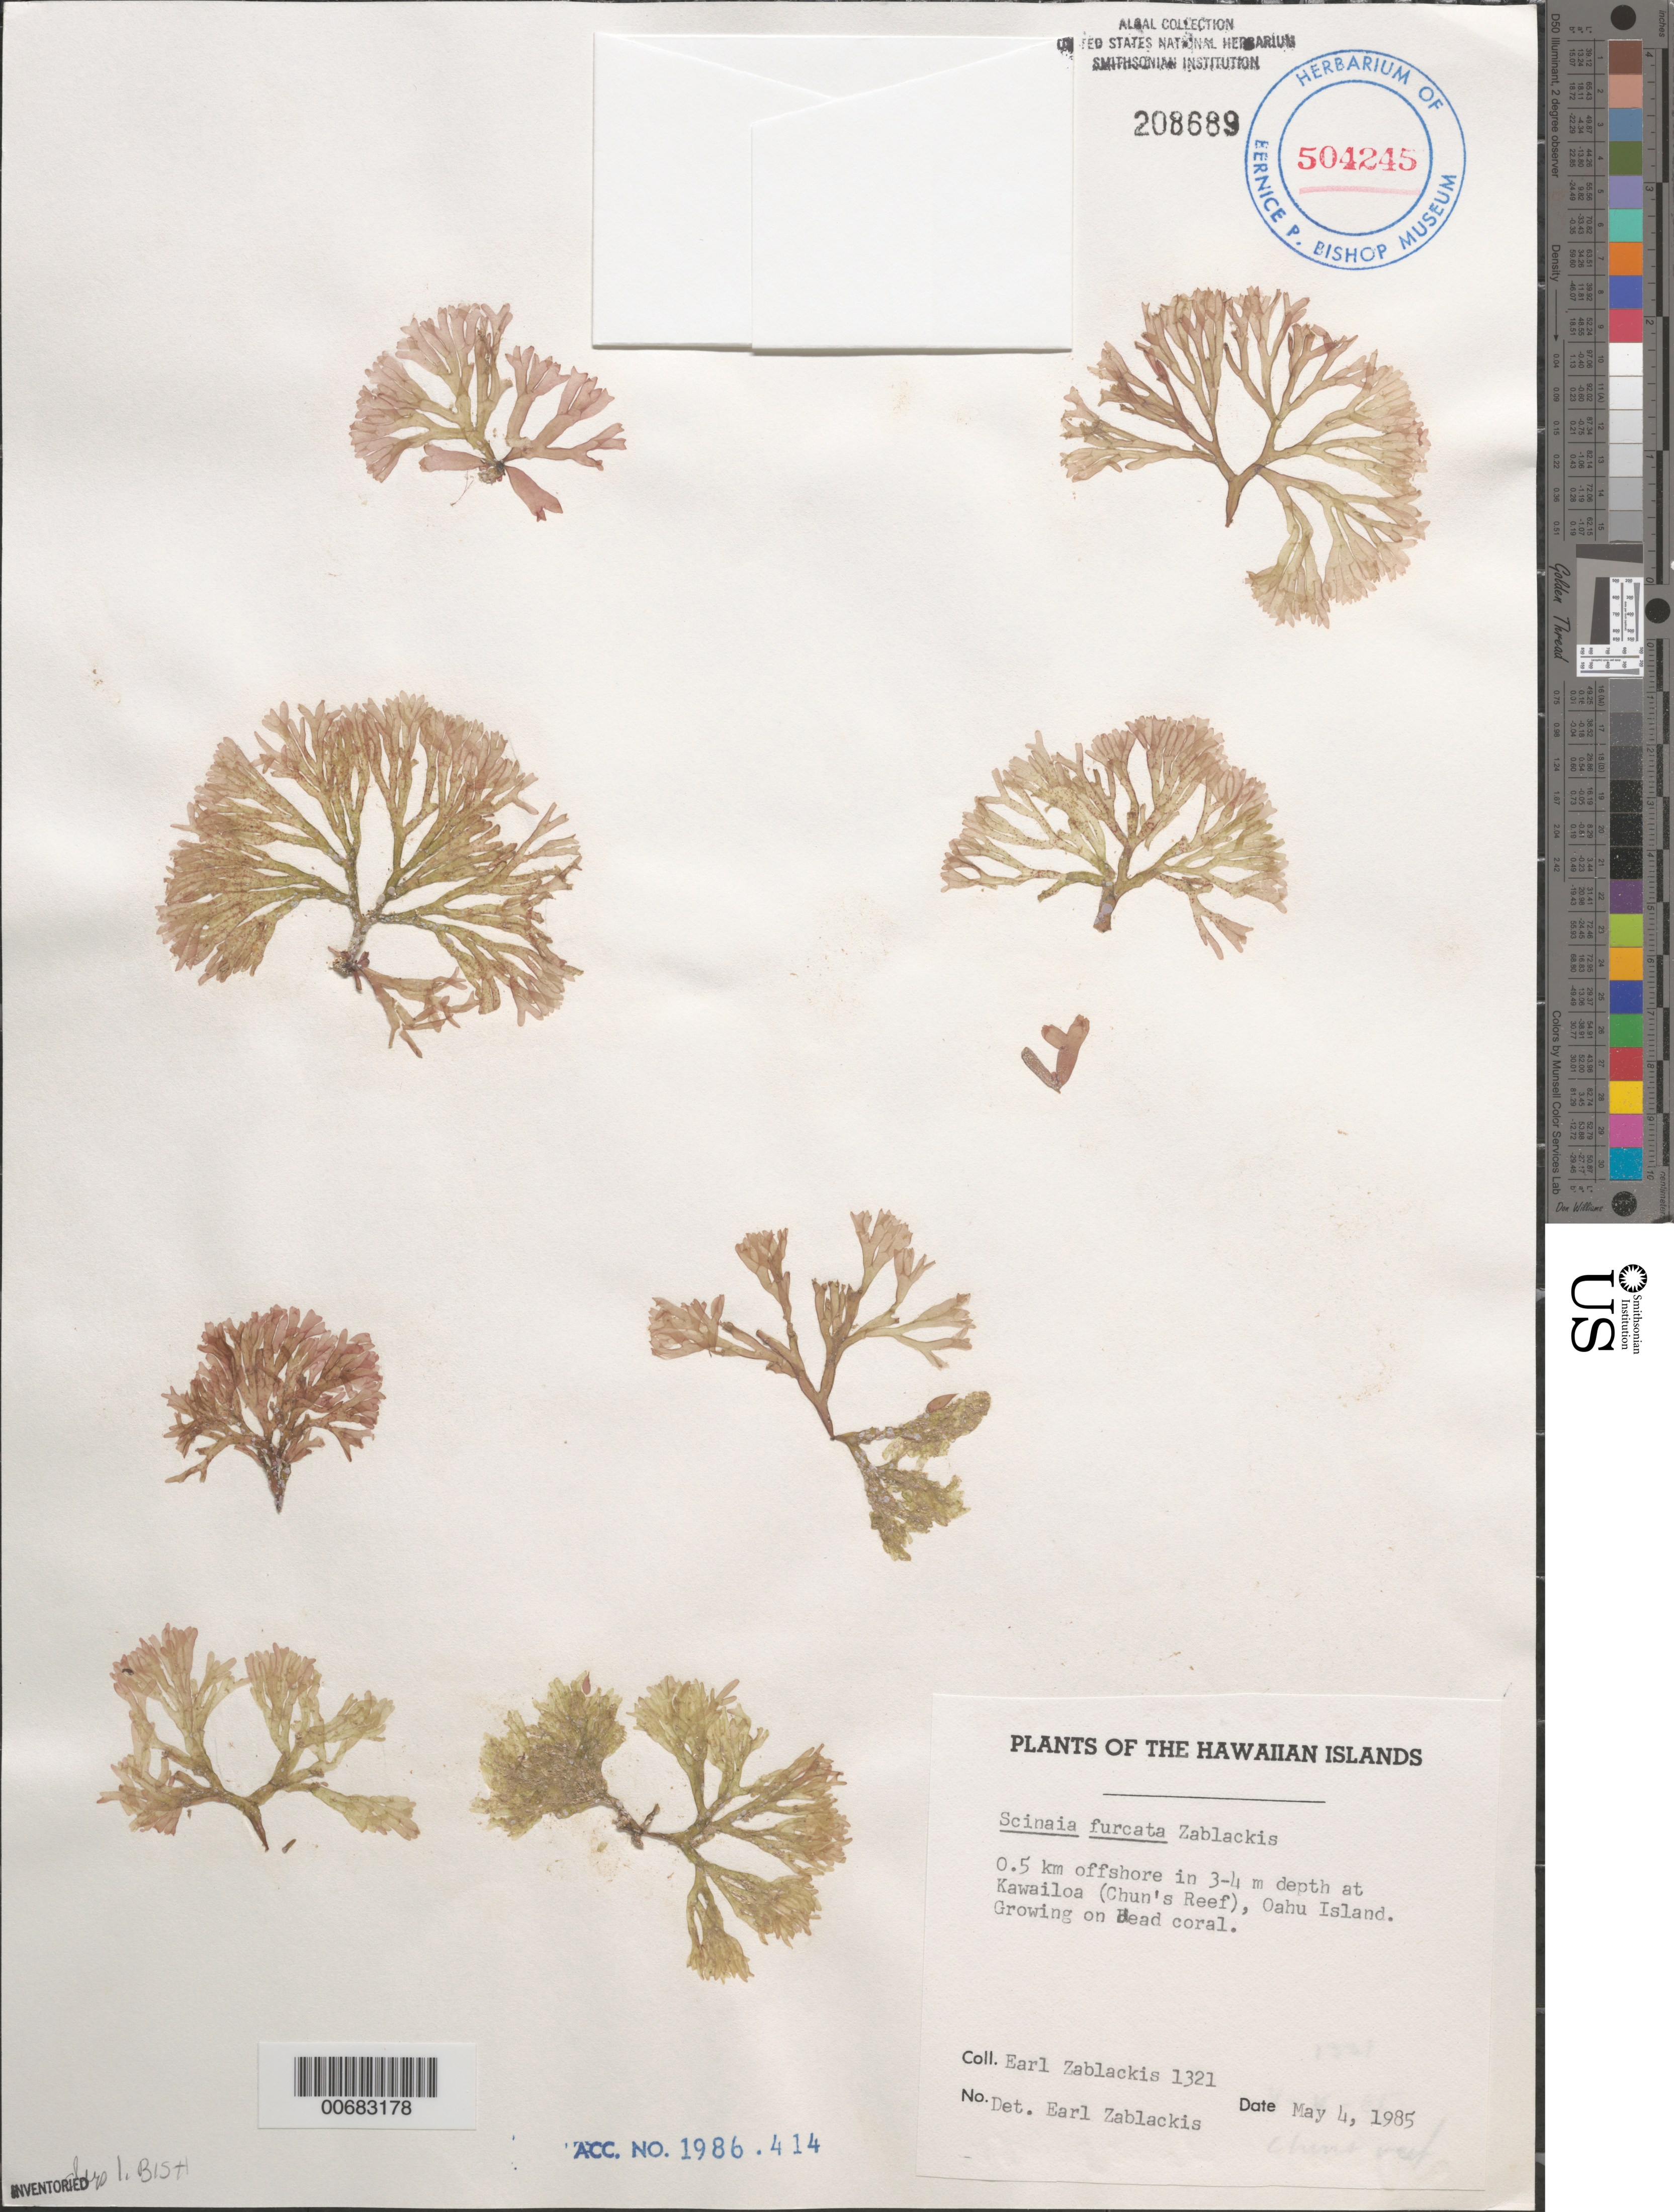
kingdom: Plantae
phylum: Rhodophyta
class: Florideophyceae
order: Nemaliales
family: Scinaiaceae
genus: Scinaia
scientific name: Scinaia furcata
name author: Zablackis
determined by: Zablackis, Earl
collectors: E. Zablackis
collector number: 1321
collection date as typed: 04 May 1985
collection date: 1985-05-04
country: United States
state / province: Hawaii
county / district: Honolulu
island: Oahu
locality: Kawailoa, Chun's Reef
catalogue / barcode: US 208689